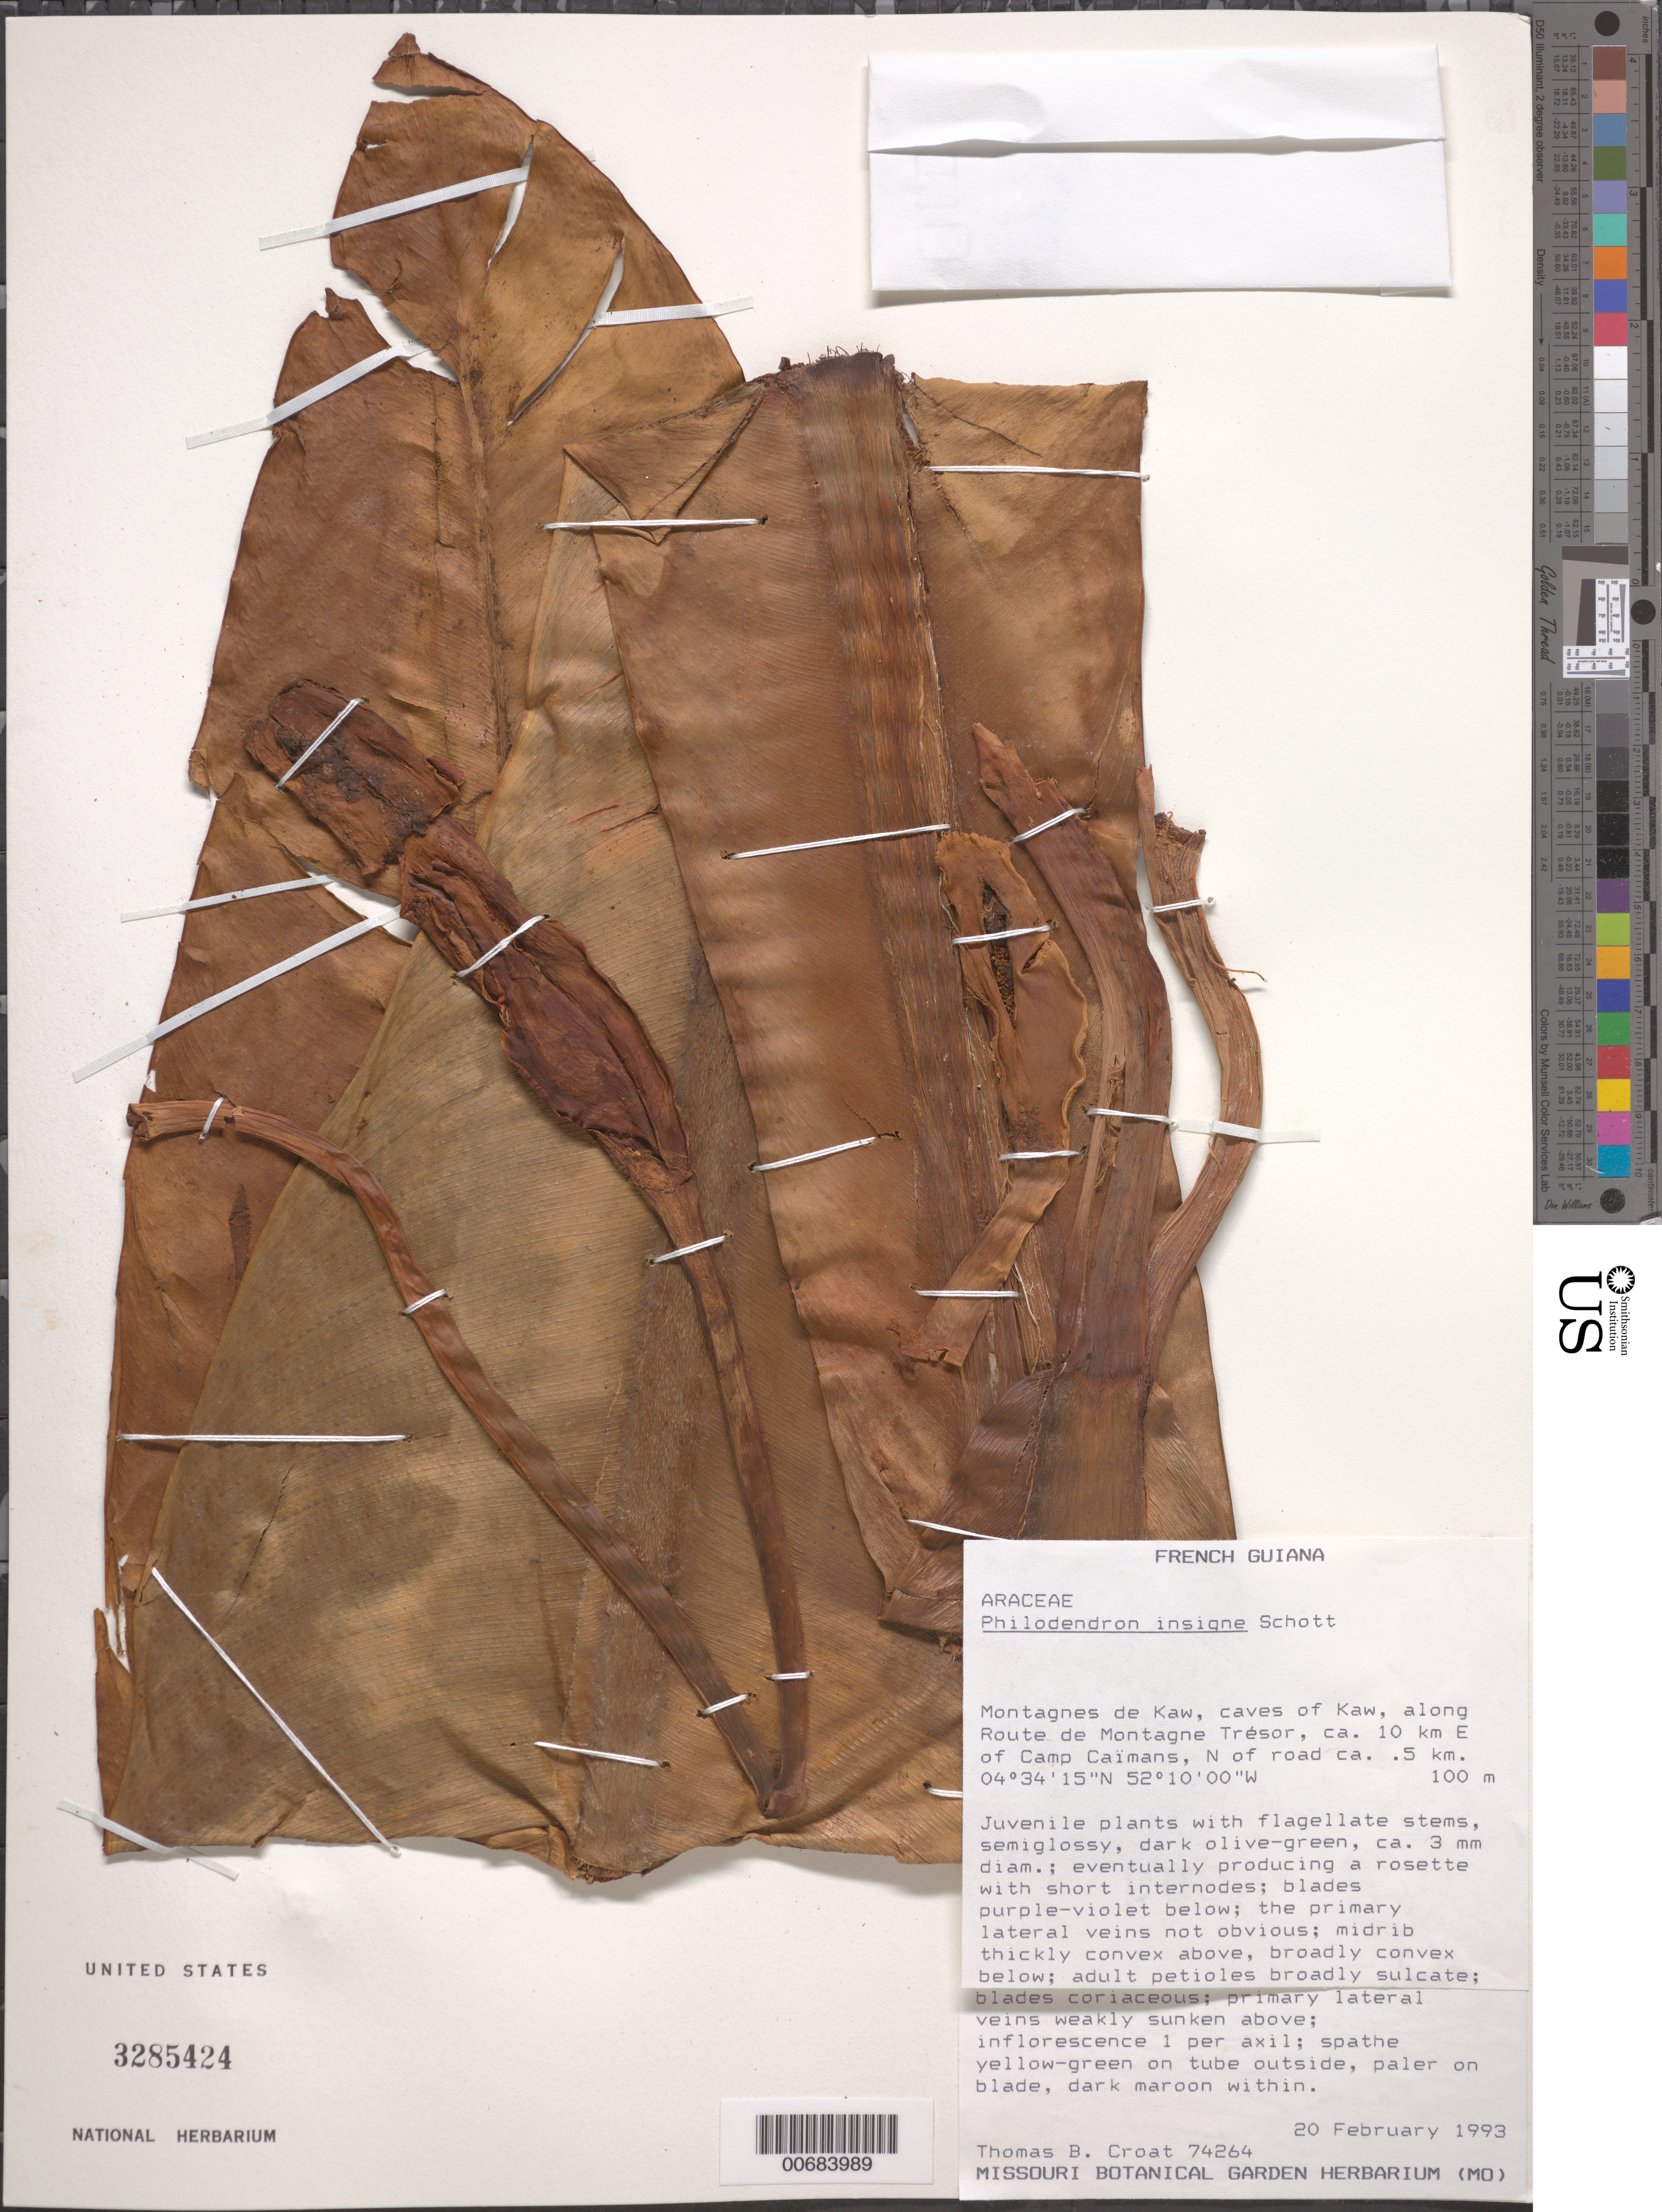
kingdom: Plantae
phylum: Tracheophyta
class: Liliopsida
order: Alismatales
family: Araceae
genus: Philodendron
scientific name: Philodendron insigne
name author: Schott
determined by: Croat, Thomas B., Missouri Botanical Garden (MO)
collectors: T. B. Croat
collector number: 74264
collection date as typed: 20-Feb-93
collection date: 1993-02-20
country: French Guiana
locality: Montagnes de Kaw, caves of Kaw, along Route de Montagne Tresor, 10 km E of Camp Caimans, N of road ca. 0.5 km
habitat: On rocks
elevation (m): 100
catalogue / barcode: US 3285424